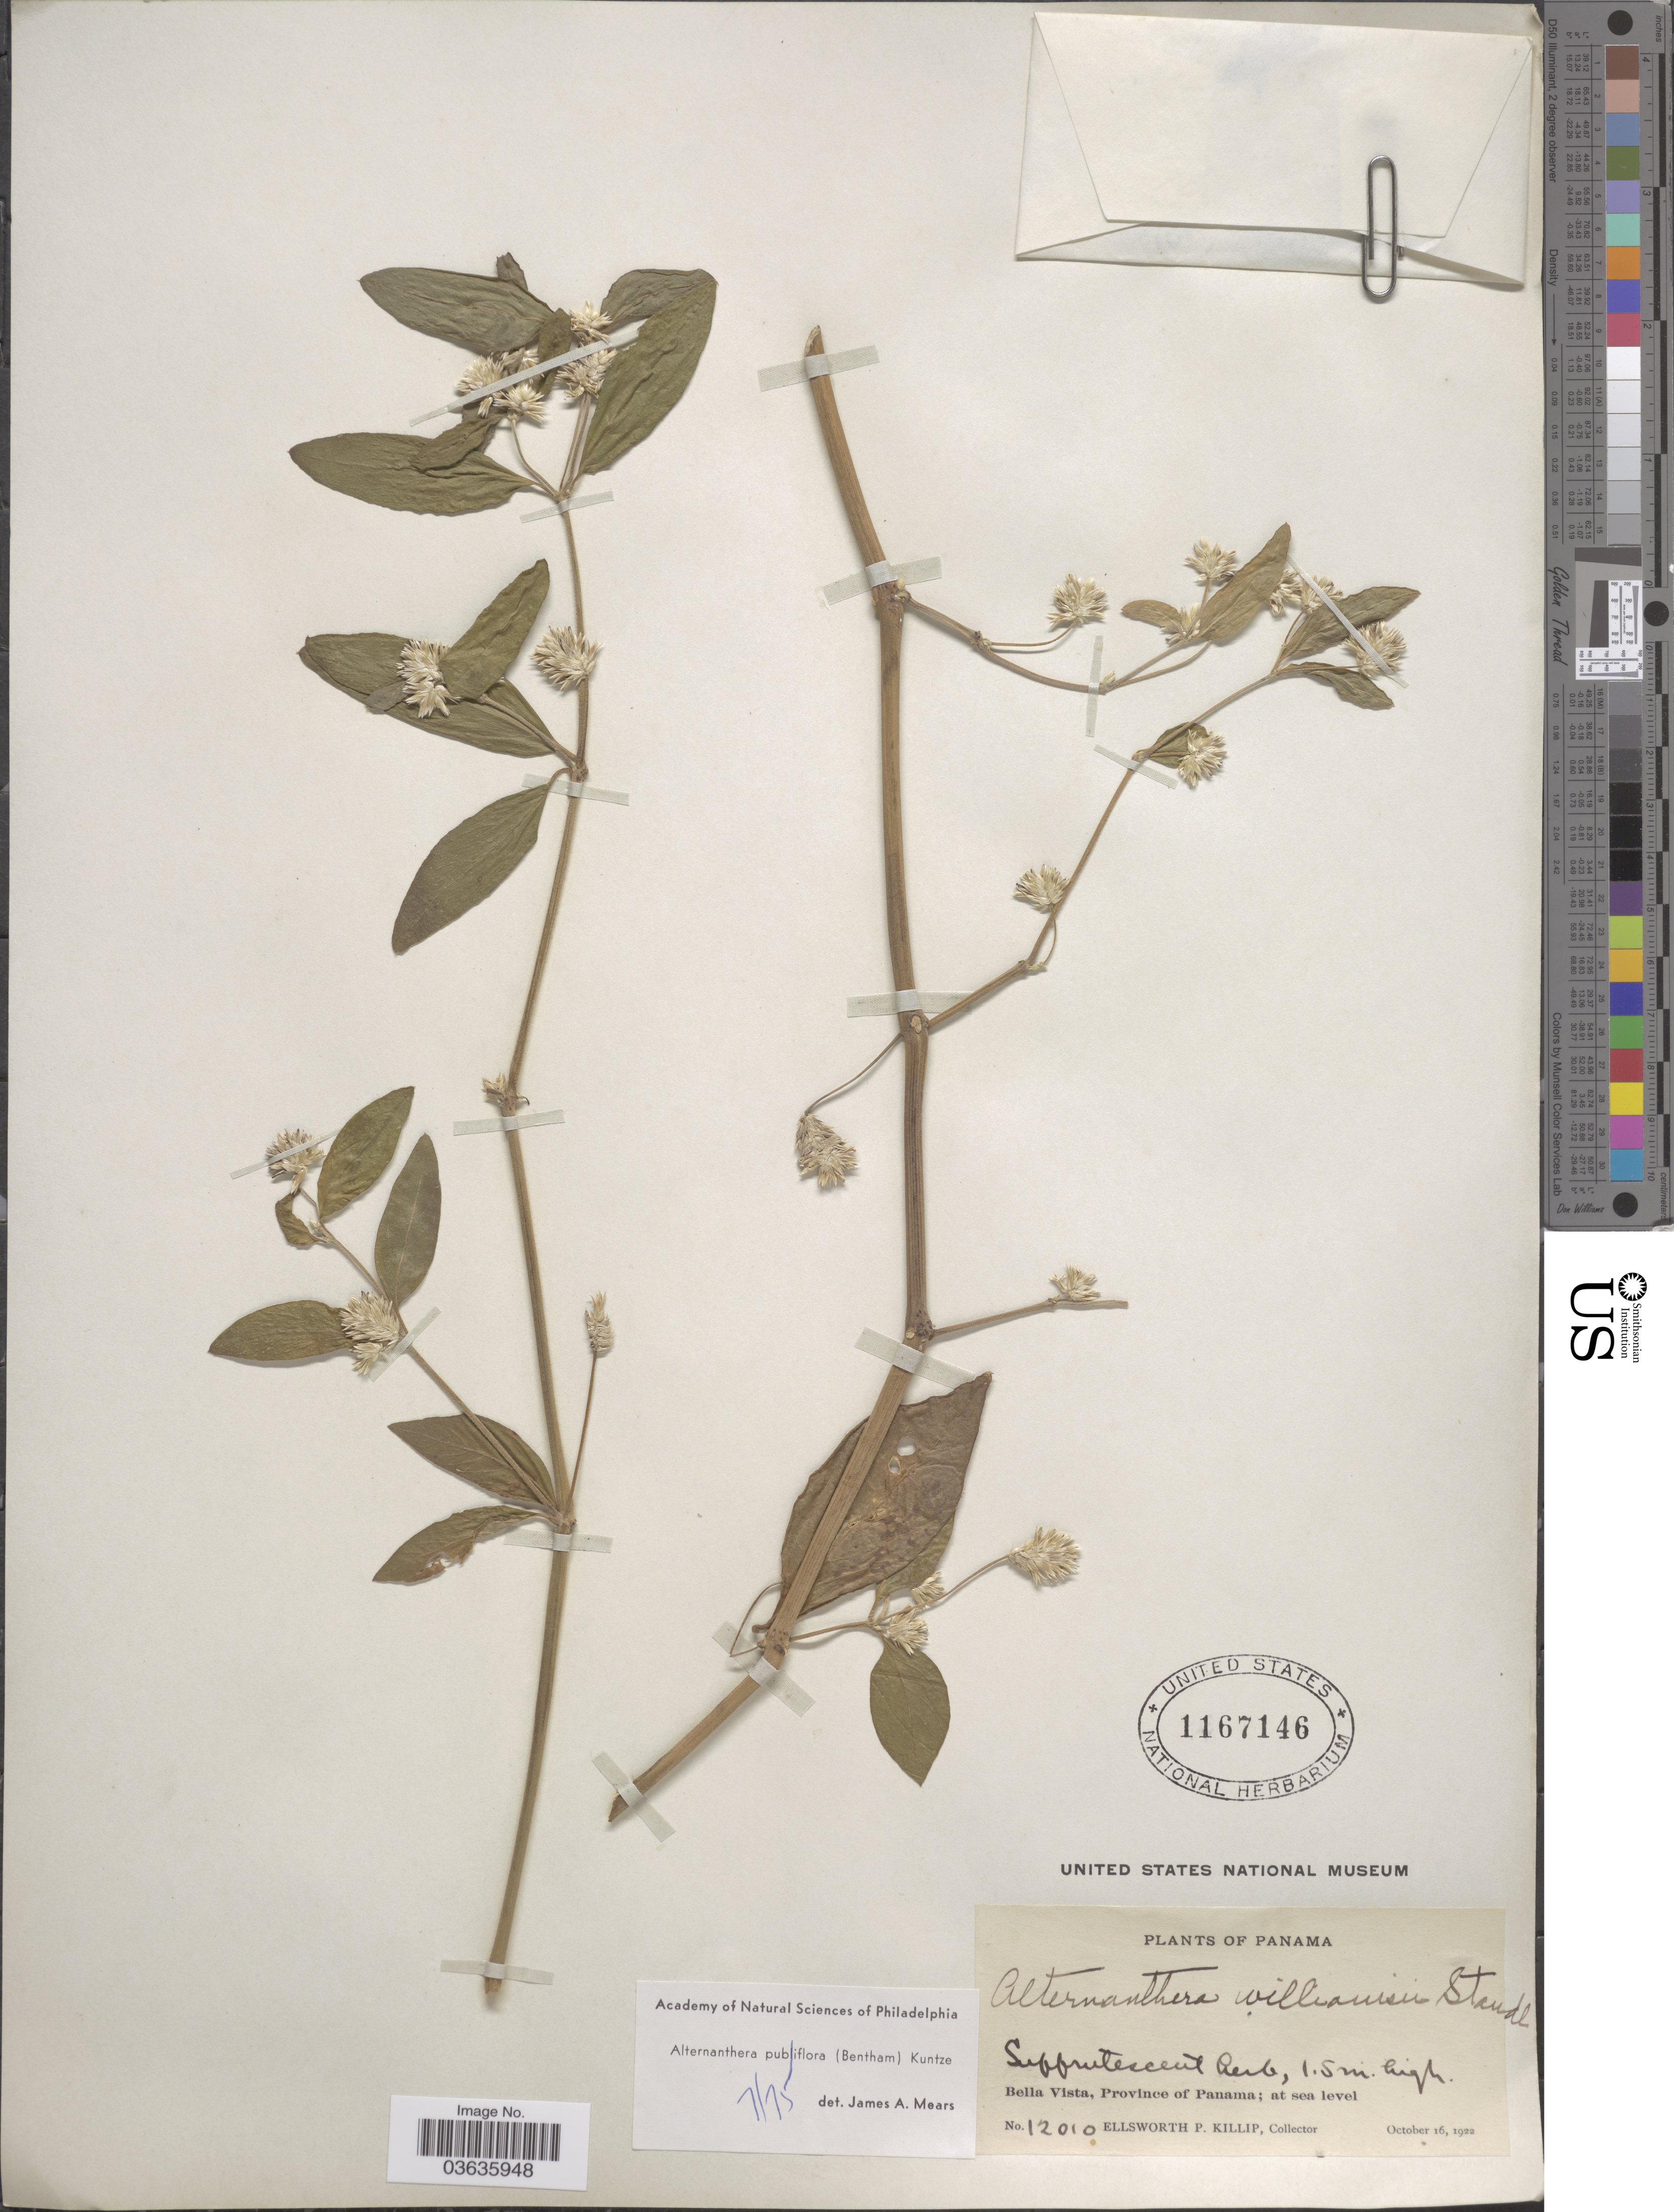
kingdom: Plantae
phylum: Tracheophyta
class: Magnoliopsida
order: Caryophyllales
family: Amaranthaceae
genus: Alternanthera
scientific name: Alternanthera pubiflora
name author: (Benth.) Kuntze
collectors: E. P. Killip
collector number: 12010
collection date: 1922-10-16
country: Panama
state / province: Panamá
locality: Bella Vista.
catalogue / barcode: US 1167146